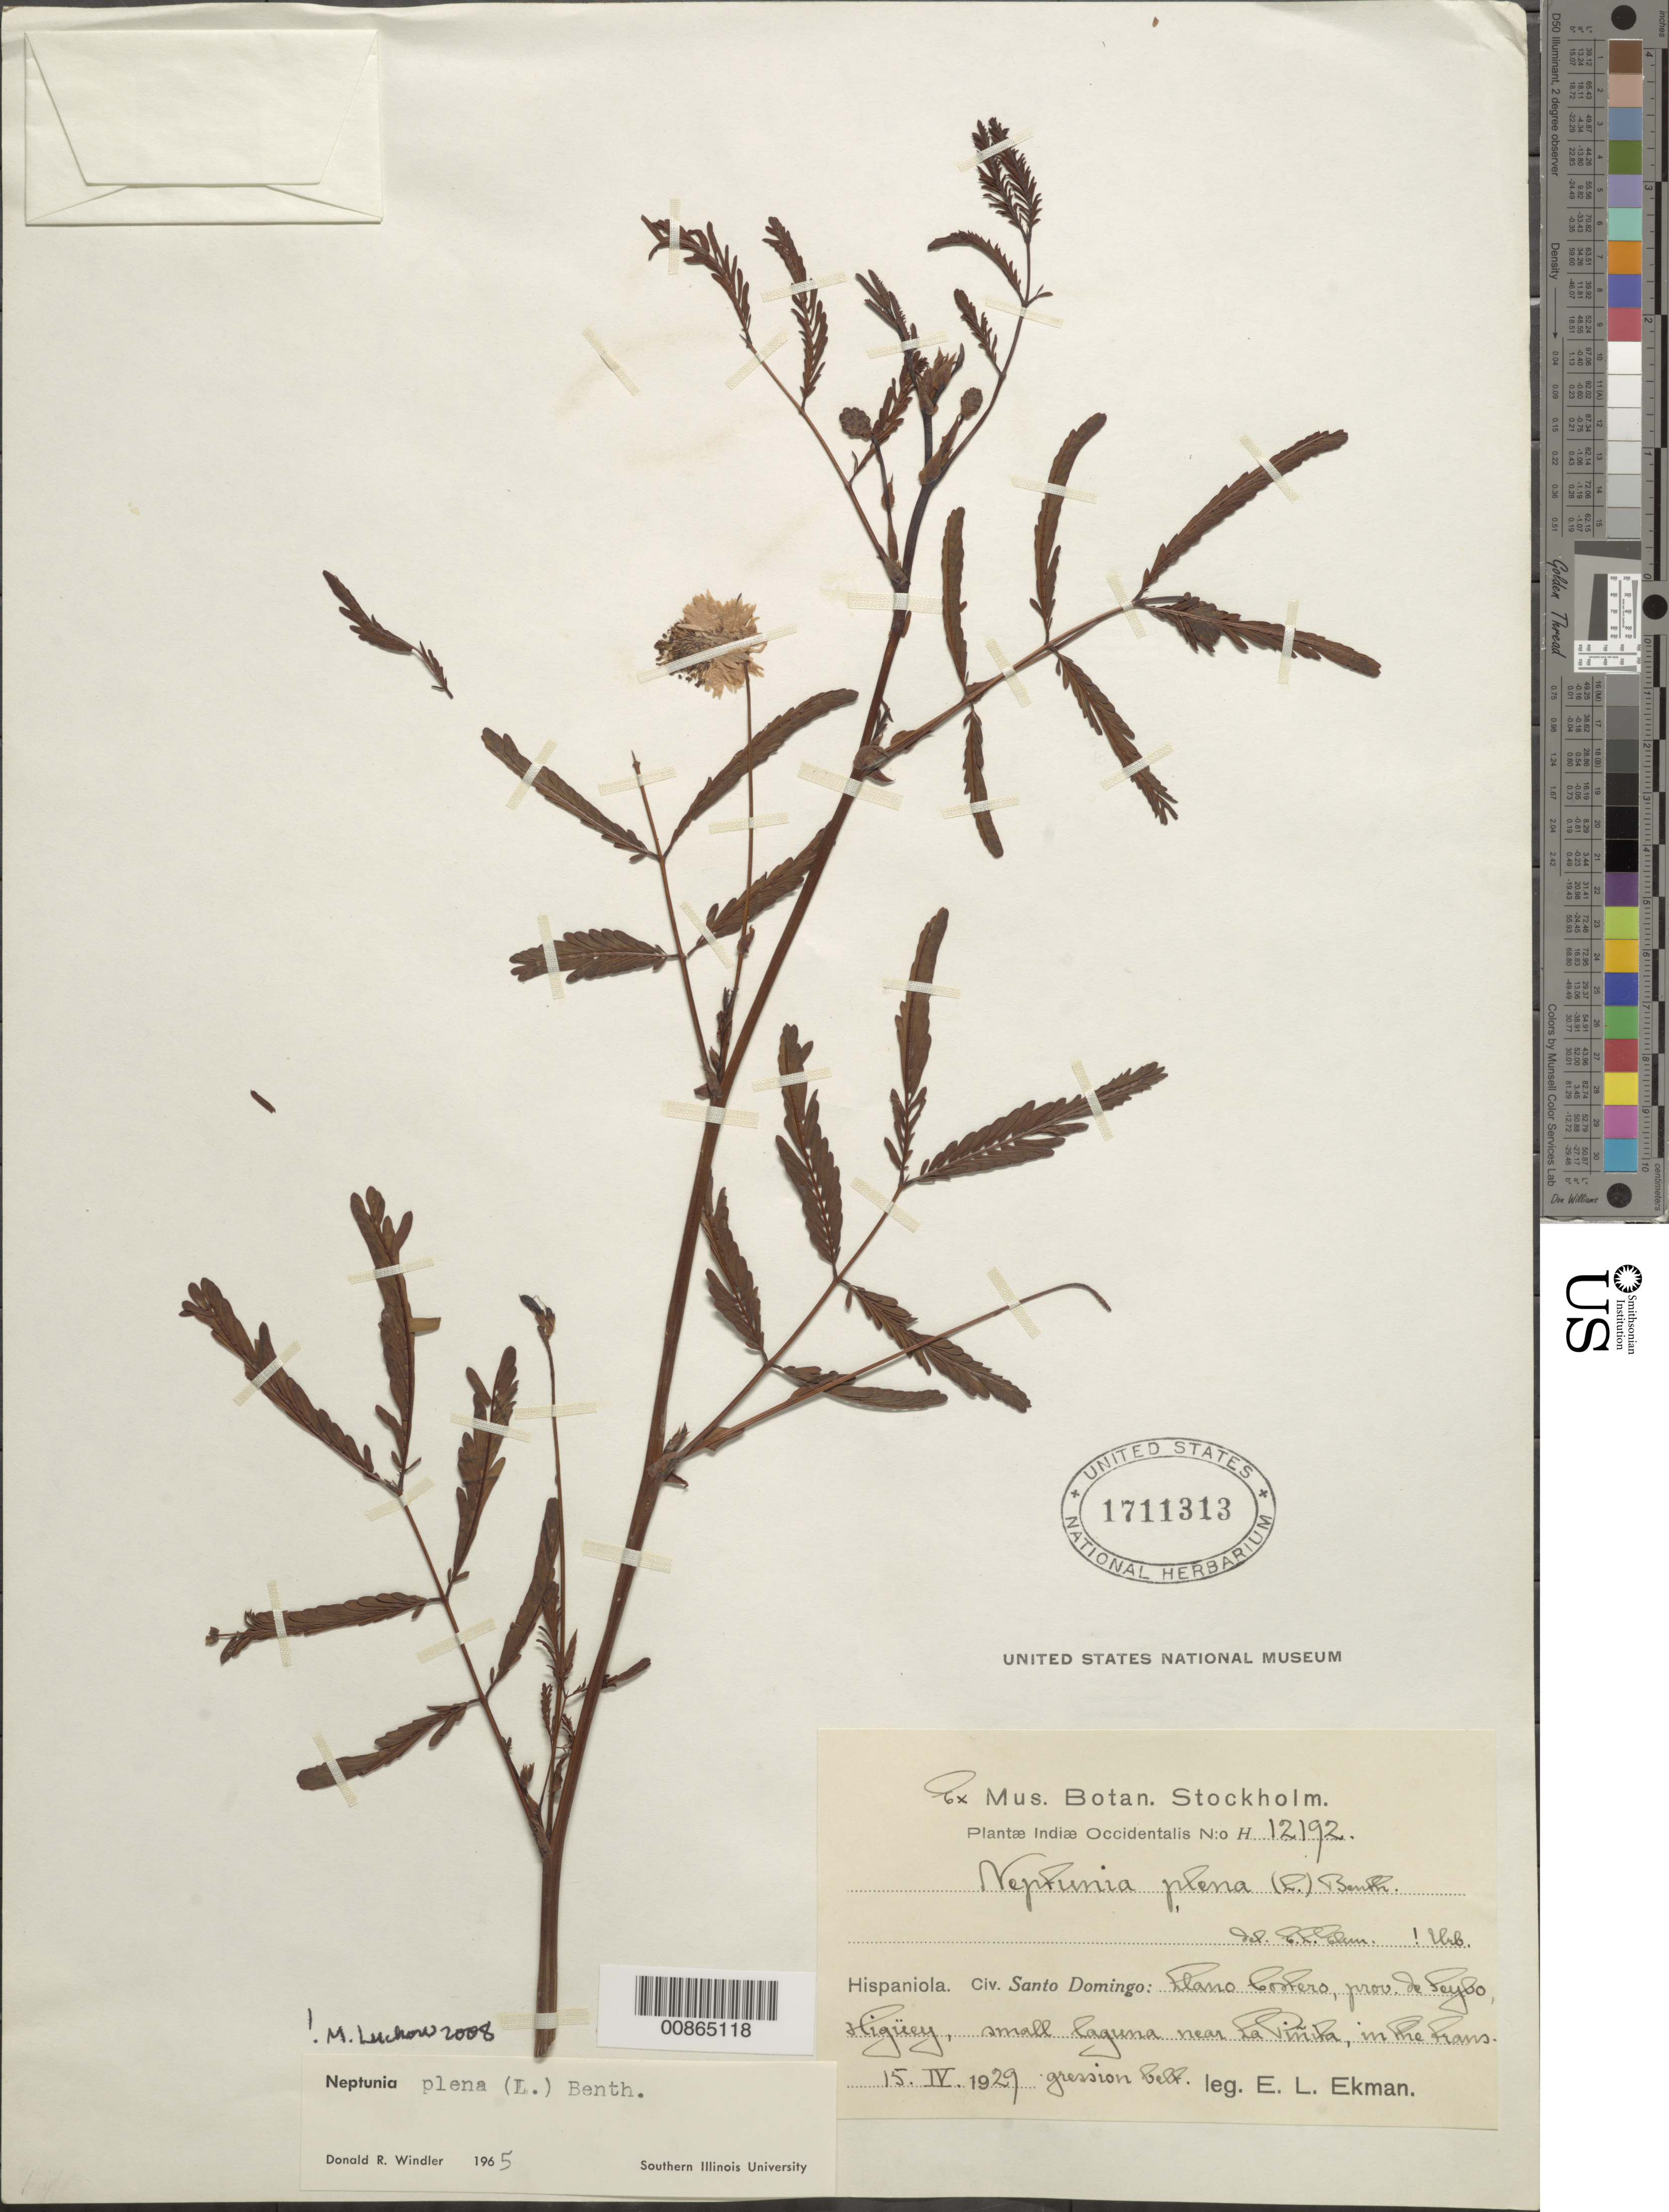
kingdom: Plantae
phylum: Tracheophyta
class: Magnoliopsida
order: Fabales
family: Fabaceae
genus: Neptunia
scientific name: Neptunia plena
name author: (L.) Benth.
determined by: Windler, D. R.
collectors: E. L. Ekman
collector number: H 12192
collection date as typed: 15 Apr 1929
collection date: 1929-04-15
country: Dominican Republic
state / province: El Seibo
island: Hispaniola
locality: Llano Costero, Higüey, small laguna near La Viñita.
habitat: In the transgression belt.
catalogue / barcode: US 1711313